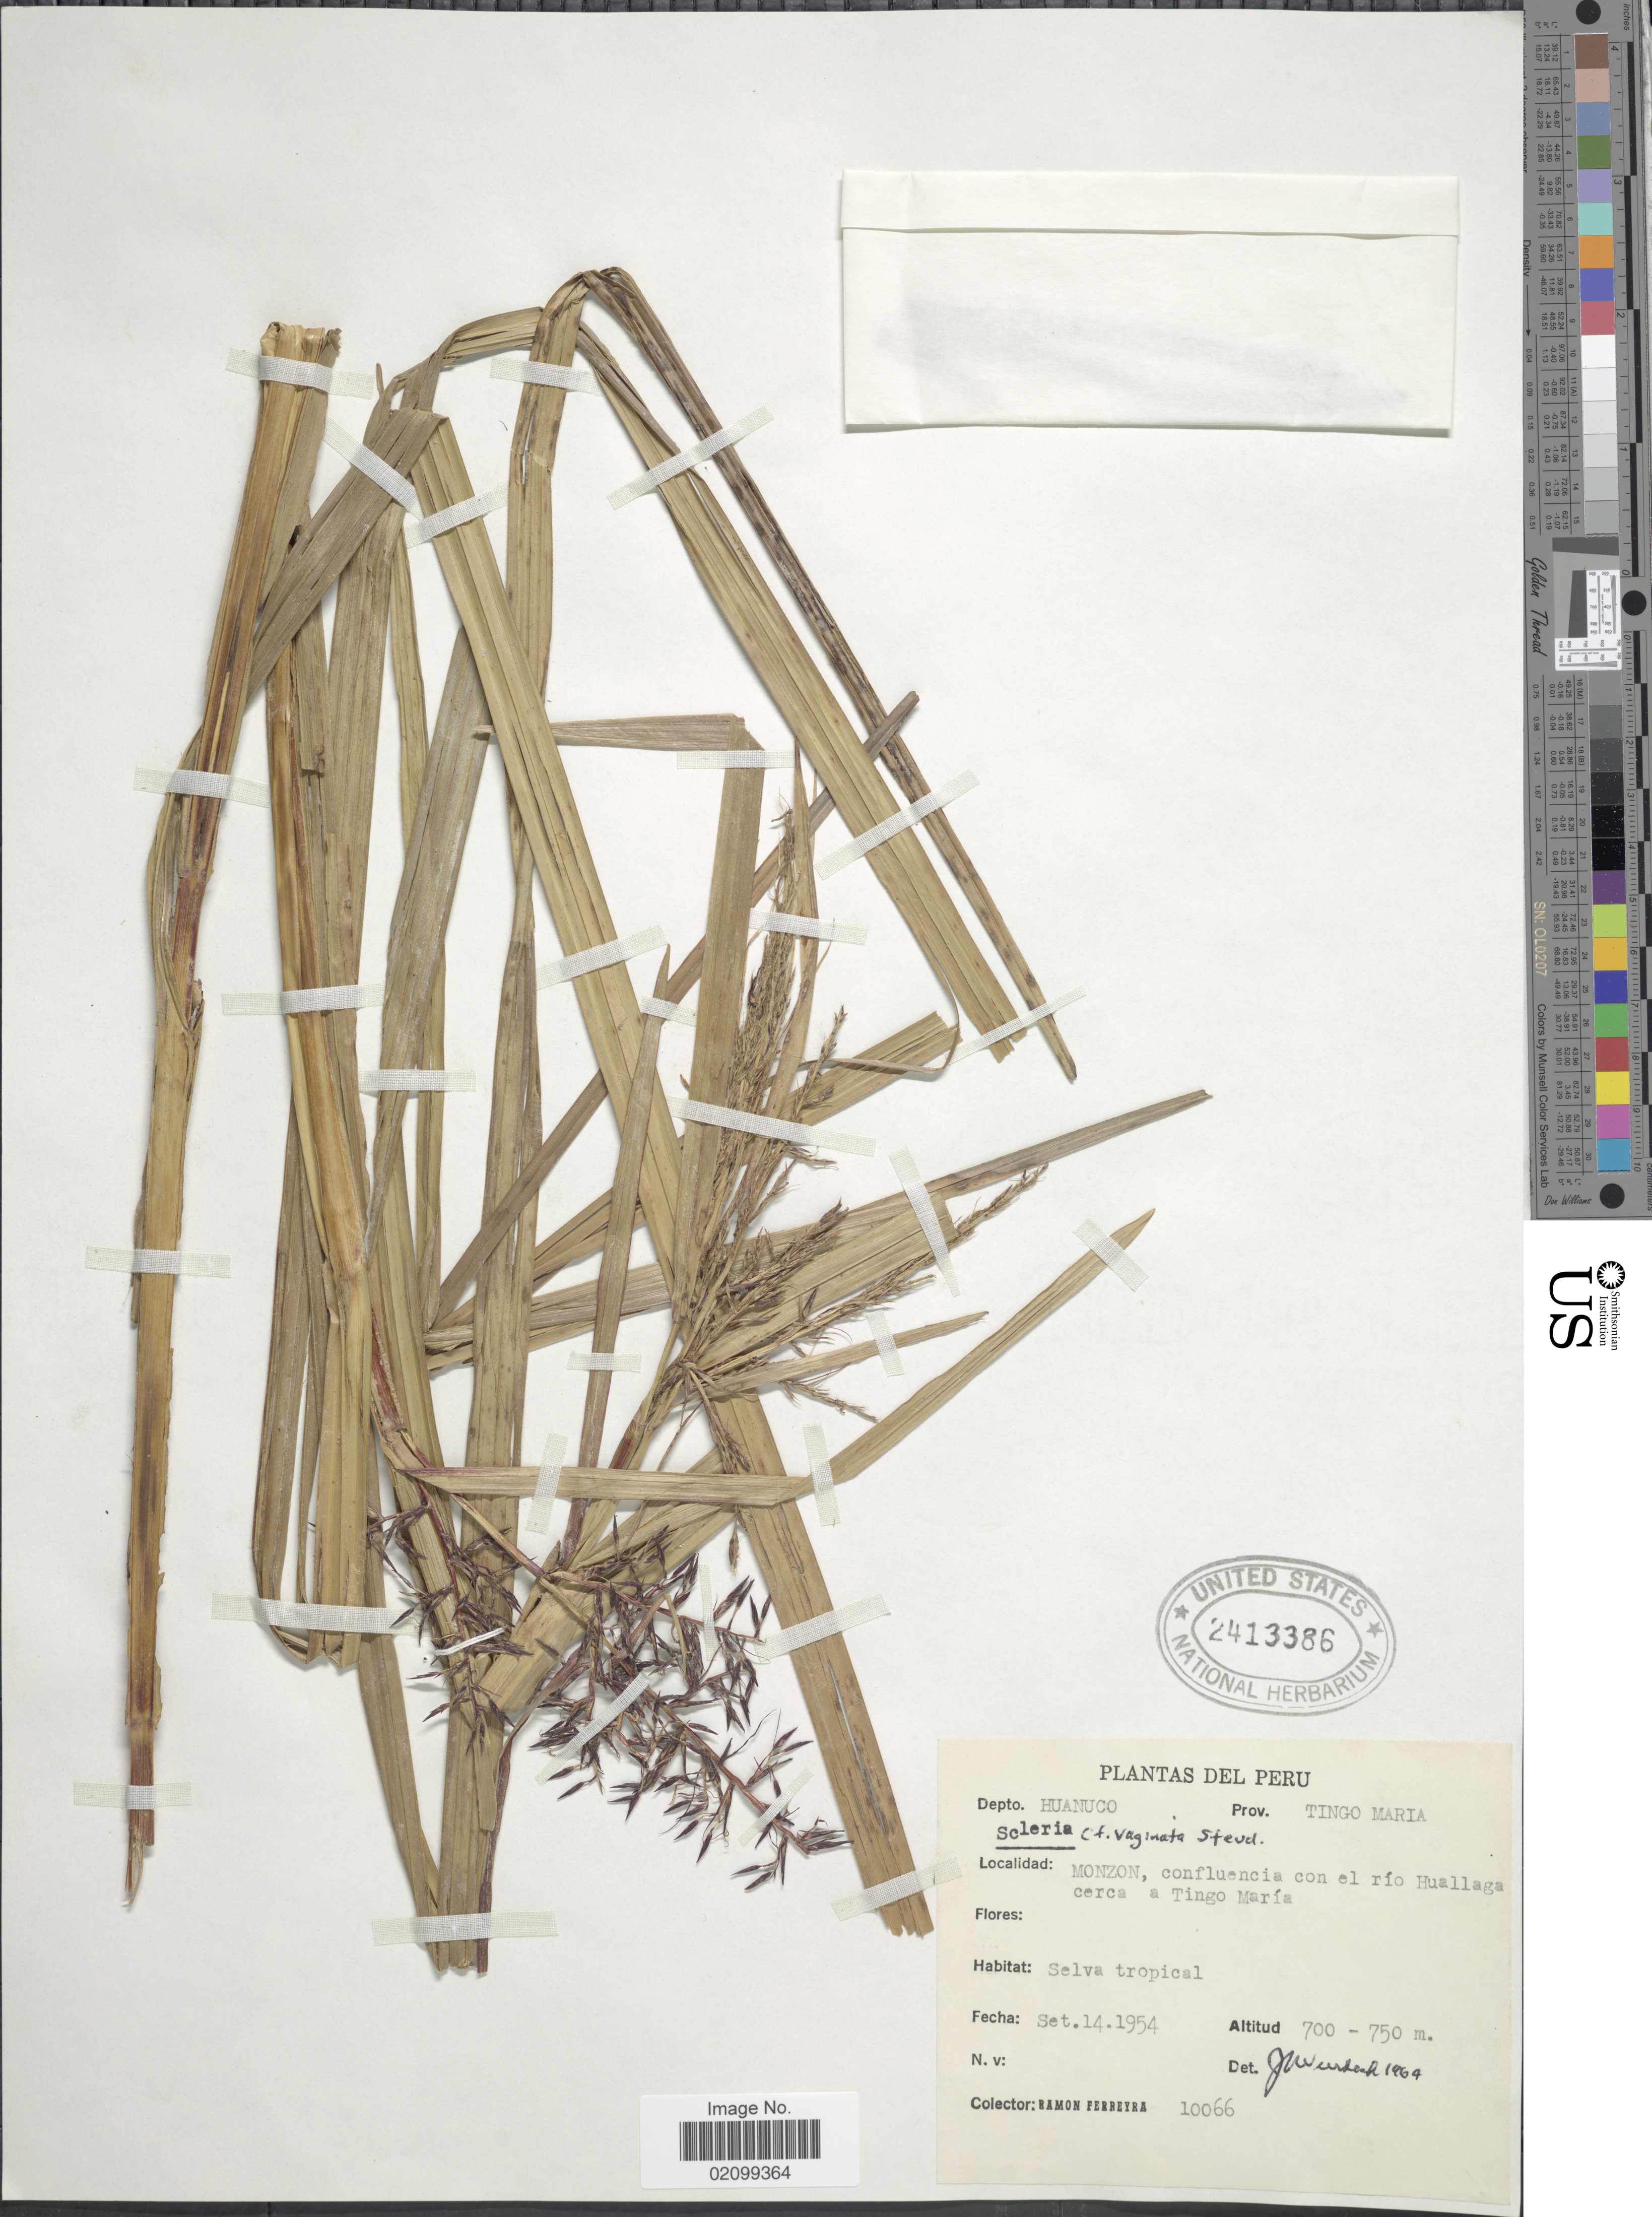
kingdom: Plantae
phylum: Tracheophyta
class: Liliopsida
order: Poales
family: Cyperaceae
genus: Scleria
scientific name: Scleria vaginata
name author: Steud.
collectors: R. A. Ferreyra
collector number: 10066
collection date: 1954-09-14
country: Peru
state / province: Huánuco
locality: Depto. Huanuco, Prov. Tingo Maria. Monzon, Confluencia con el rio Huallaga cerca a Tingo Maria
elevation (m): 700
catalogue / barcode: US 2413386